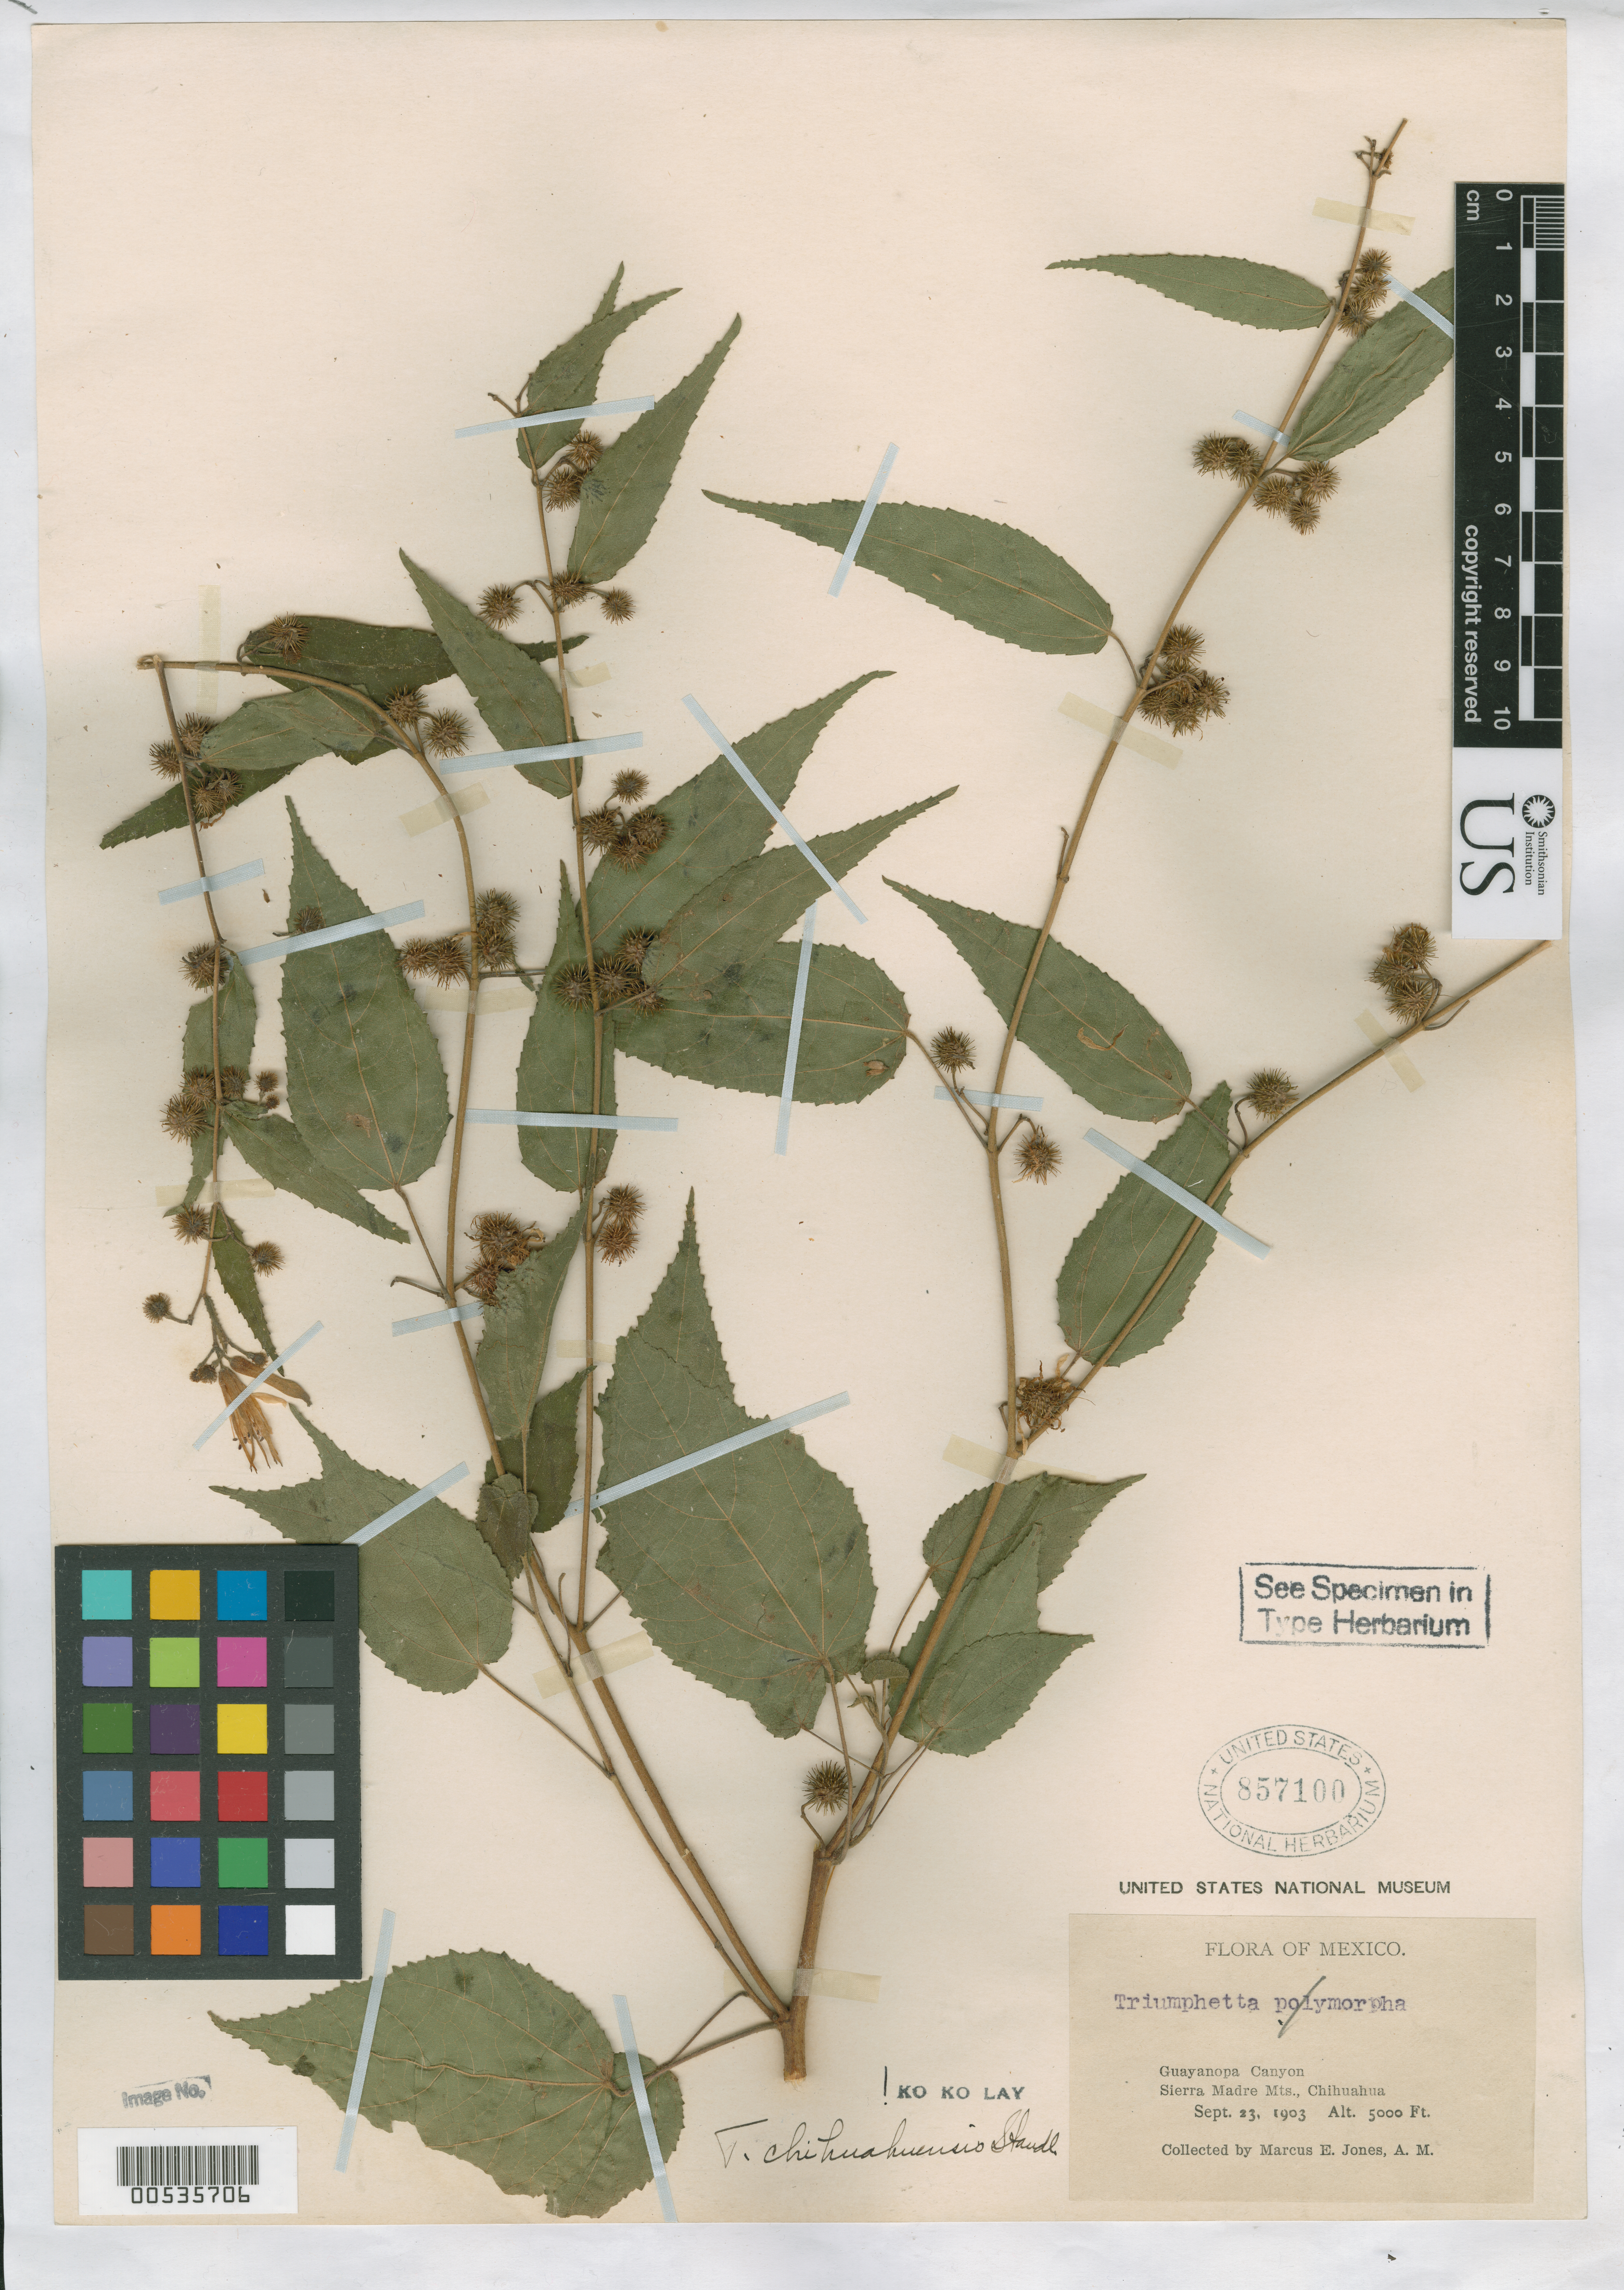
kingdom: Plantae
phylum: Tracheophyta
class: Magnoliopsida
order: Malvales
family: Malvaceae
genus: Triumfetta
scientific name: Triumfetta chihuahuensis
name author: Standl.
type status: Isotype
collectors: A. M. Jones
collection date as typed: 23 Sep 1903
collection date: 1903-09-23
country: Mexico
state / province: Chihuahua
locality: Guayanopa Canyon, Sierra Madre Mts.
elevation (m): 1524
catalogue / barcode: US 857100